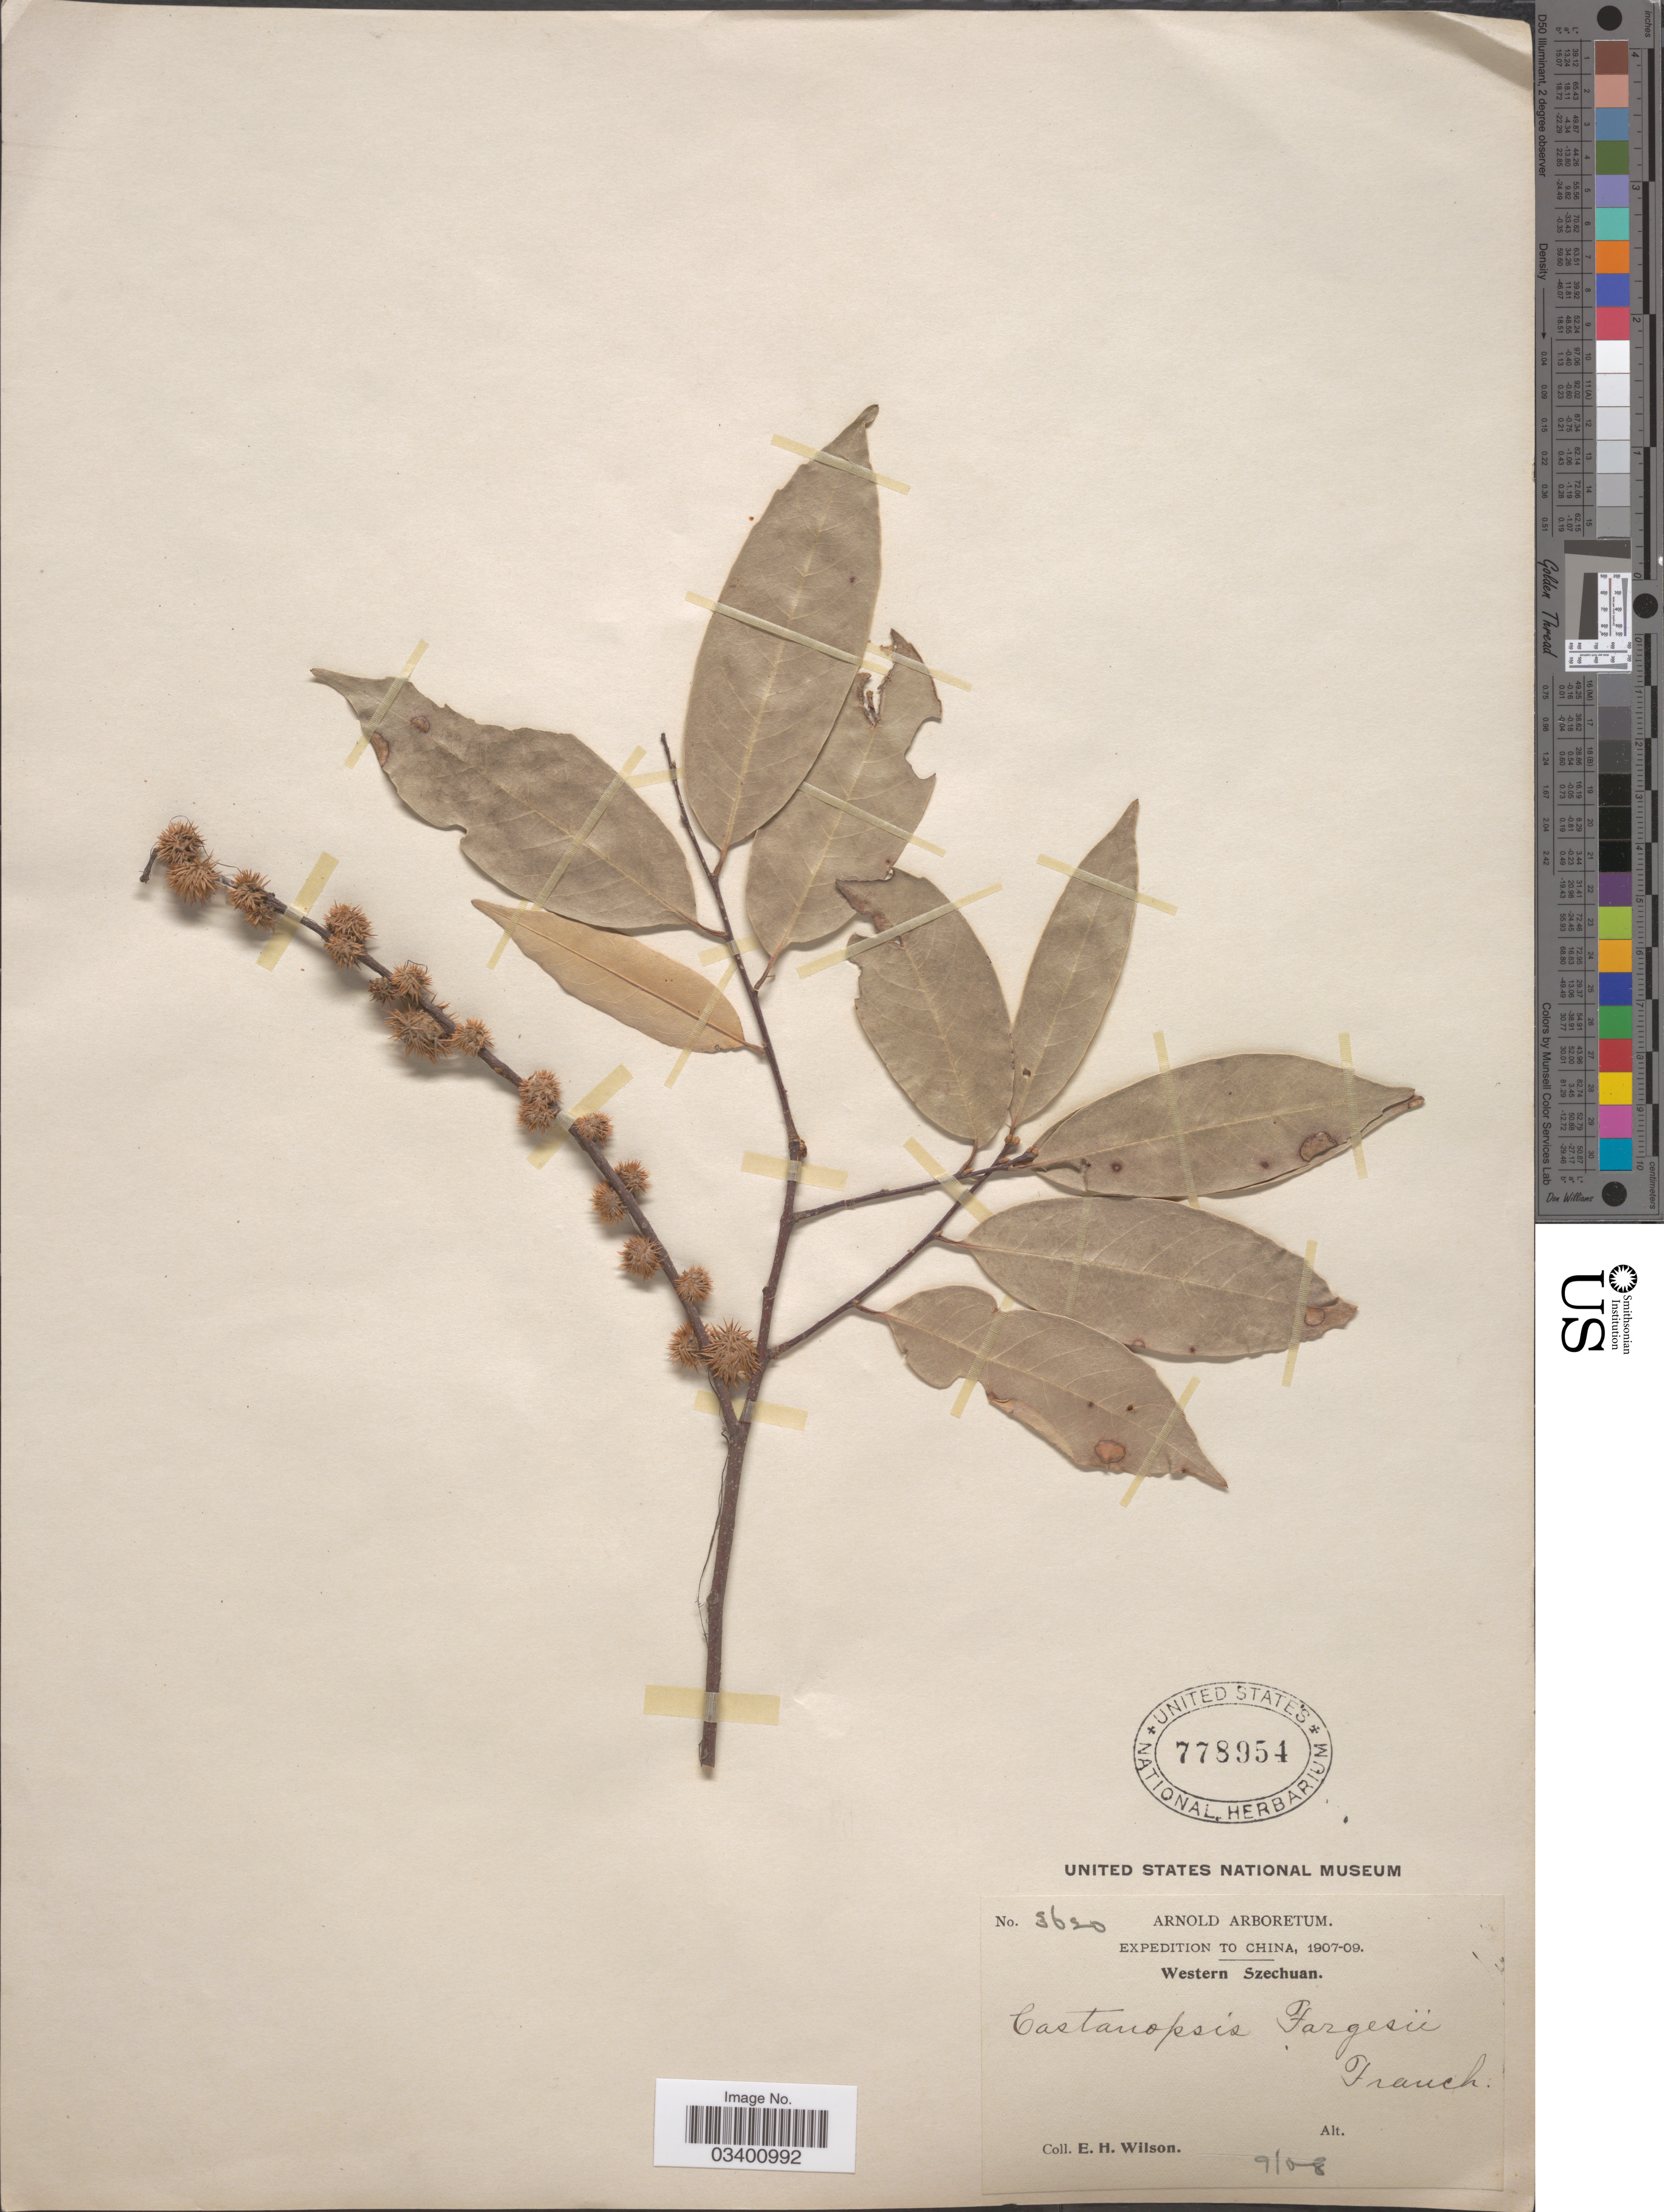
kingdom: Plantae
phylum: Tracheophyta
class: Magnoliopsida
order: Fagales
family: Fagaceae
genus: Castanopsis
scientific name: Castanopsis fargesii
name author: Franch.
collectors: E. Wilson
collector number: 3620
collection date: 1908-09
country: China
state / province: Sichuan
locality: Western Szechuan.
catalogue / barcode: US 778954